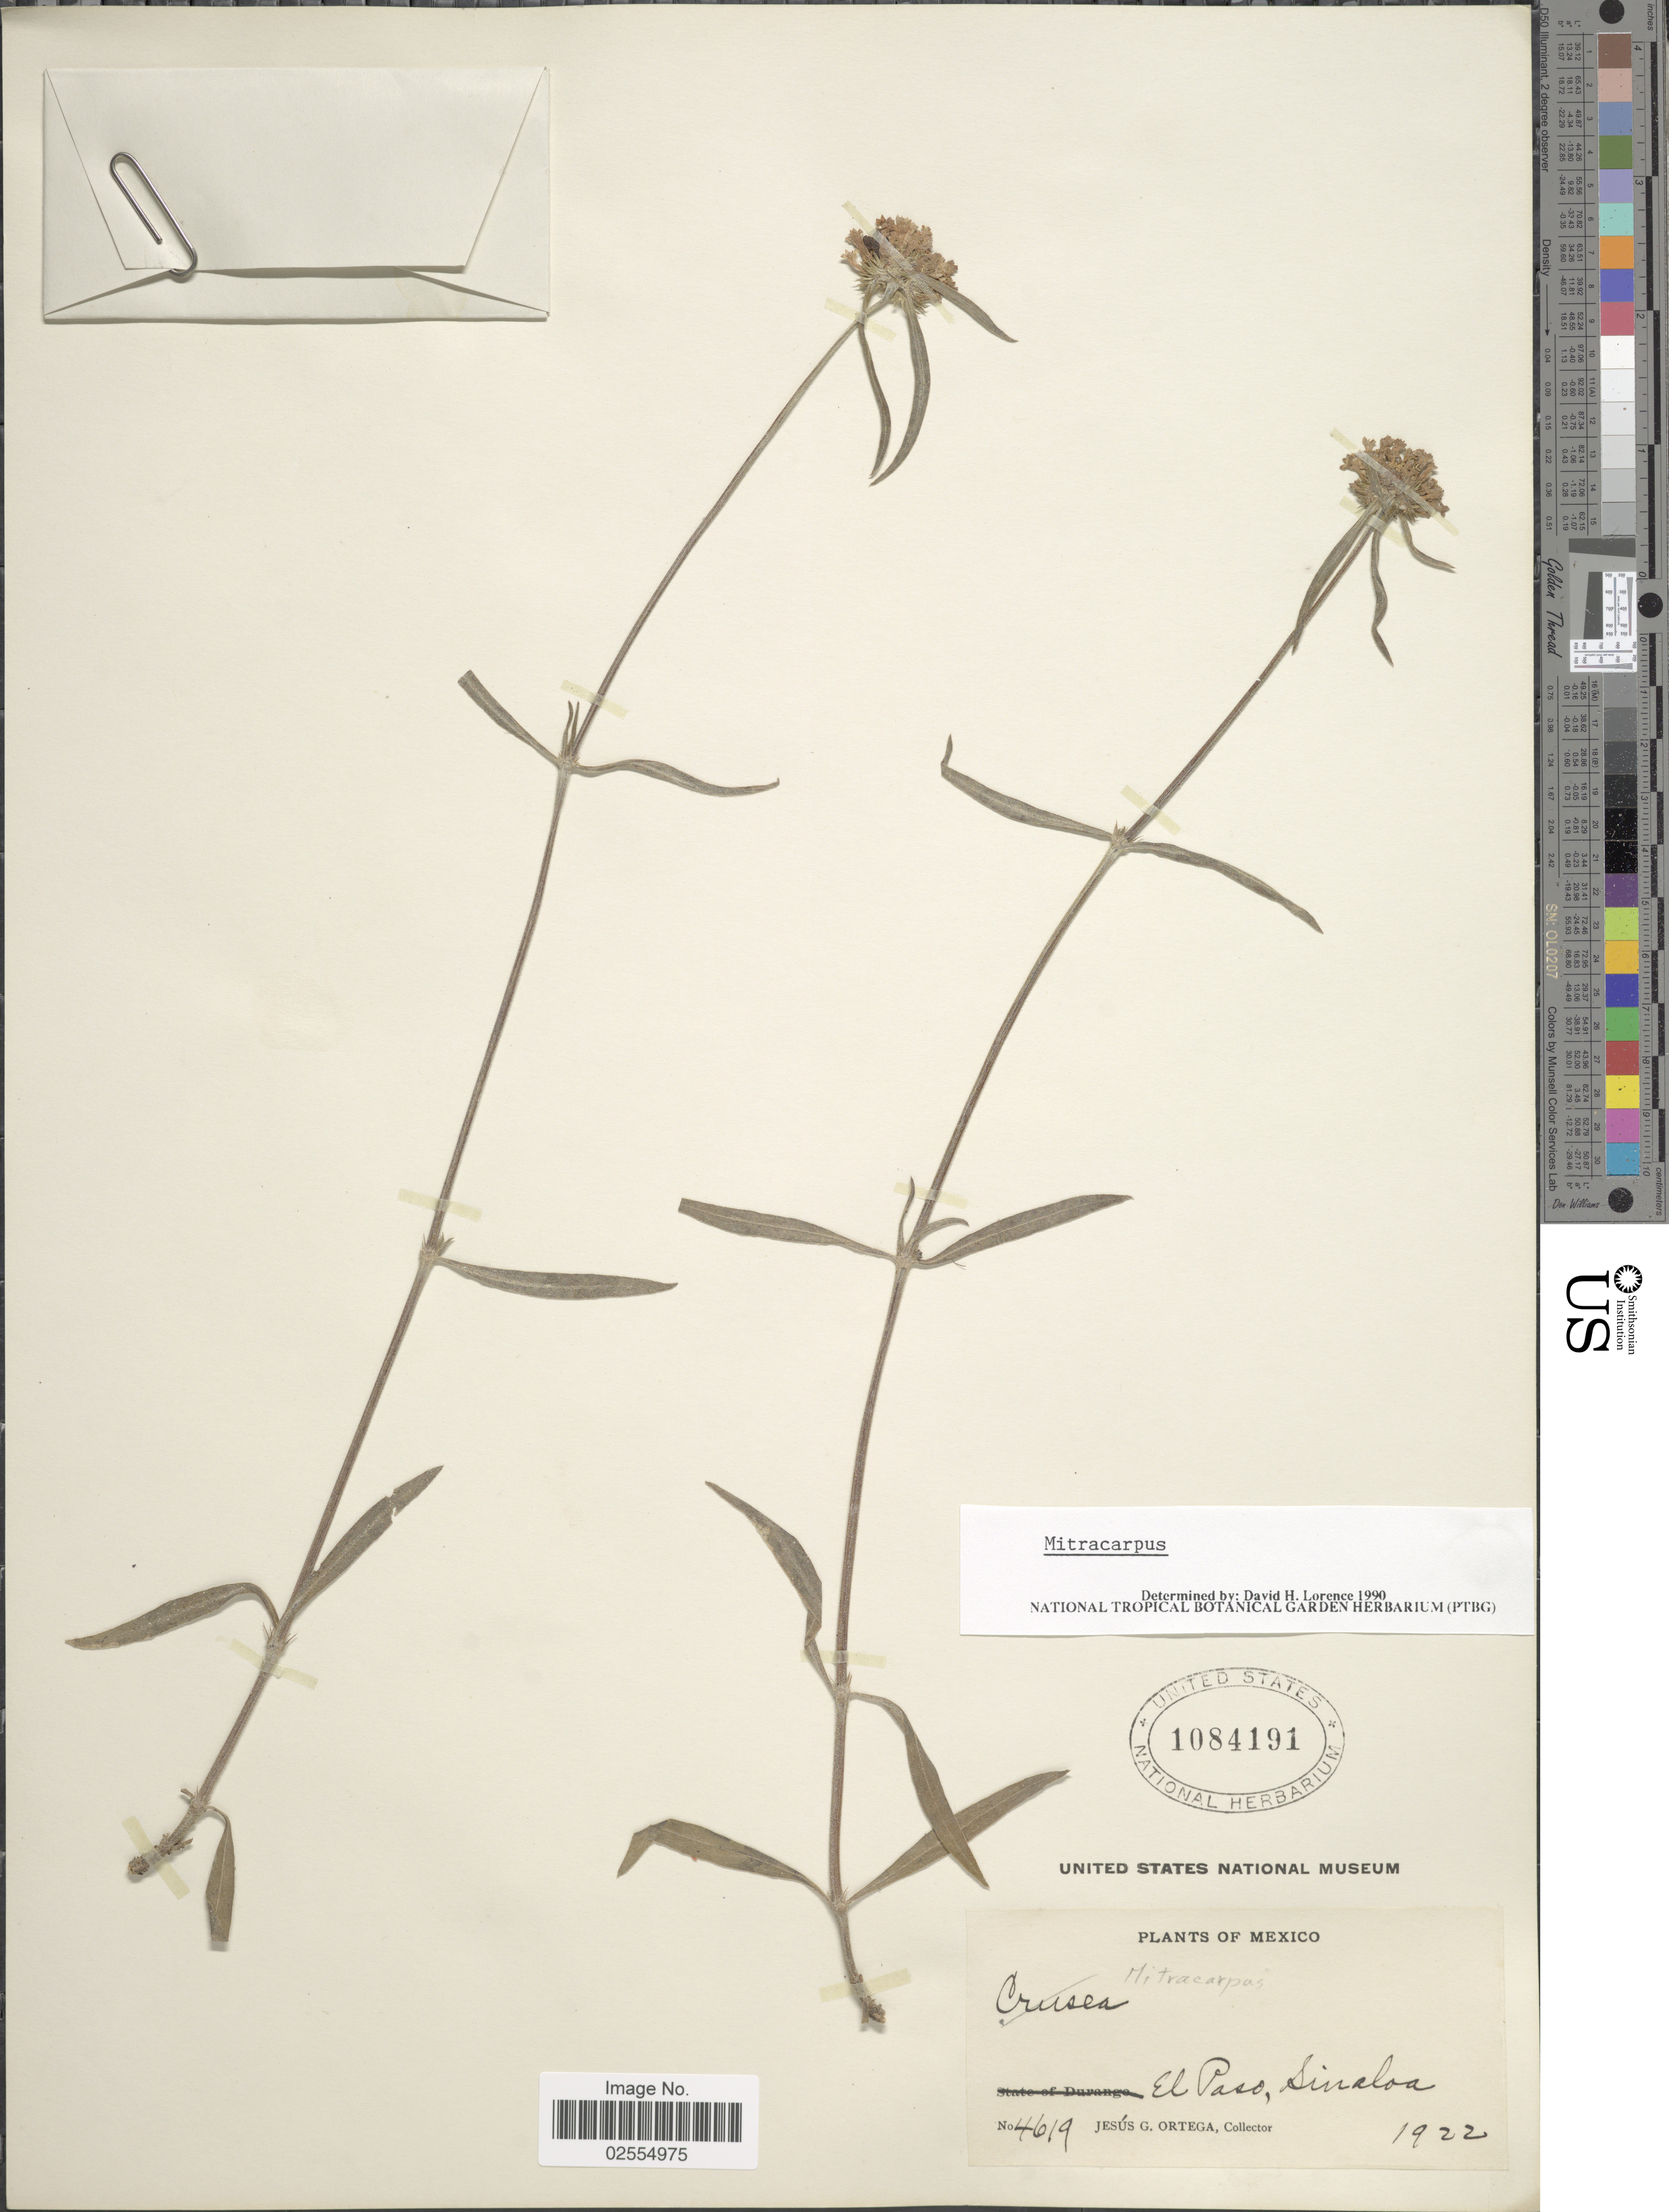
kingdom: Plantae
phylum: Tracheophyta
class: Magnoliopsida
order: Gentianales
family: Rubiaceae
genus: Mitracarpus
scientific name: Mitracarpus sp.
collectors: J. Ortega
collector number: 4619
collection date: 1922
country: Mexico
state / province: Sinaloa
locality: El Paso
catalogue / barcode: US 1084191